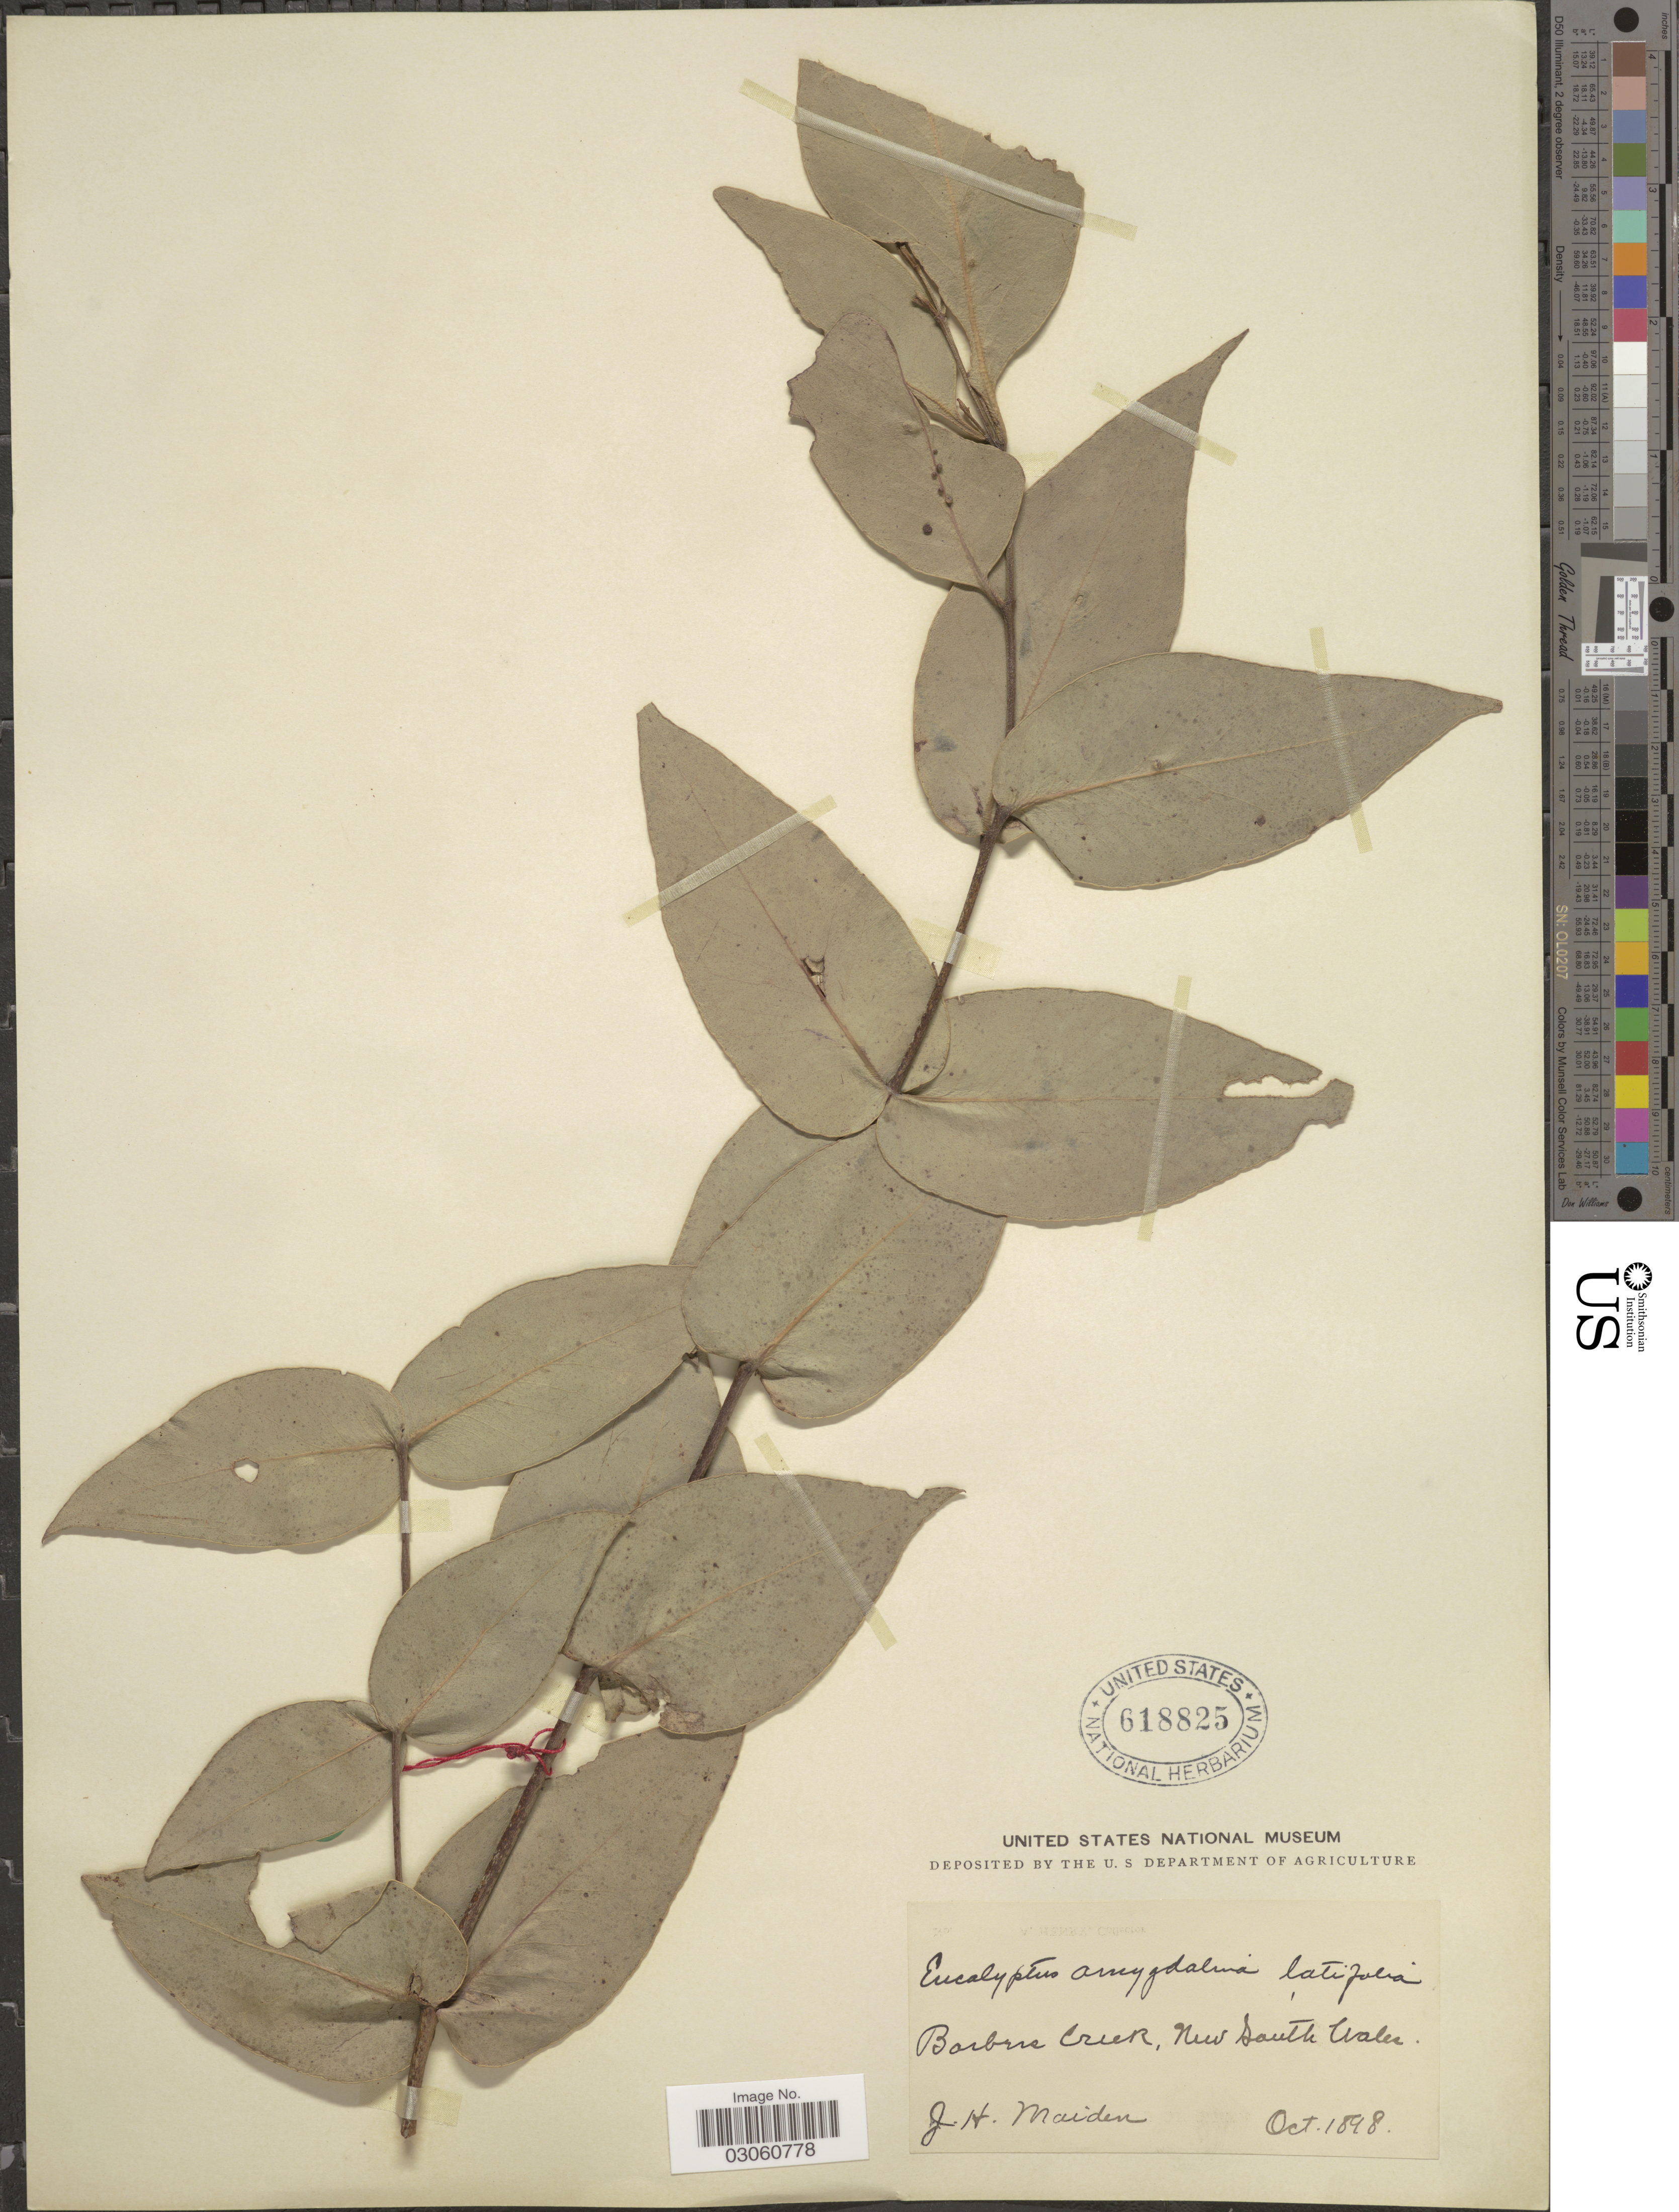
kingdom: Plantae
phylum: Tracheophyta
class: Magnoliopsida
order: Myrtales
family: Myrtaceae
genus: Eucalyptus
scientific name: Eucalyptus amygdalina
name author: Labill.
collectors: J. Maiden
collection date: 1898-10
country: Australia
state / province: New South Wales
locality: Barbers Creek.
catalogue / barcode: US 618825